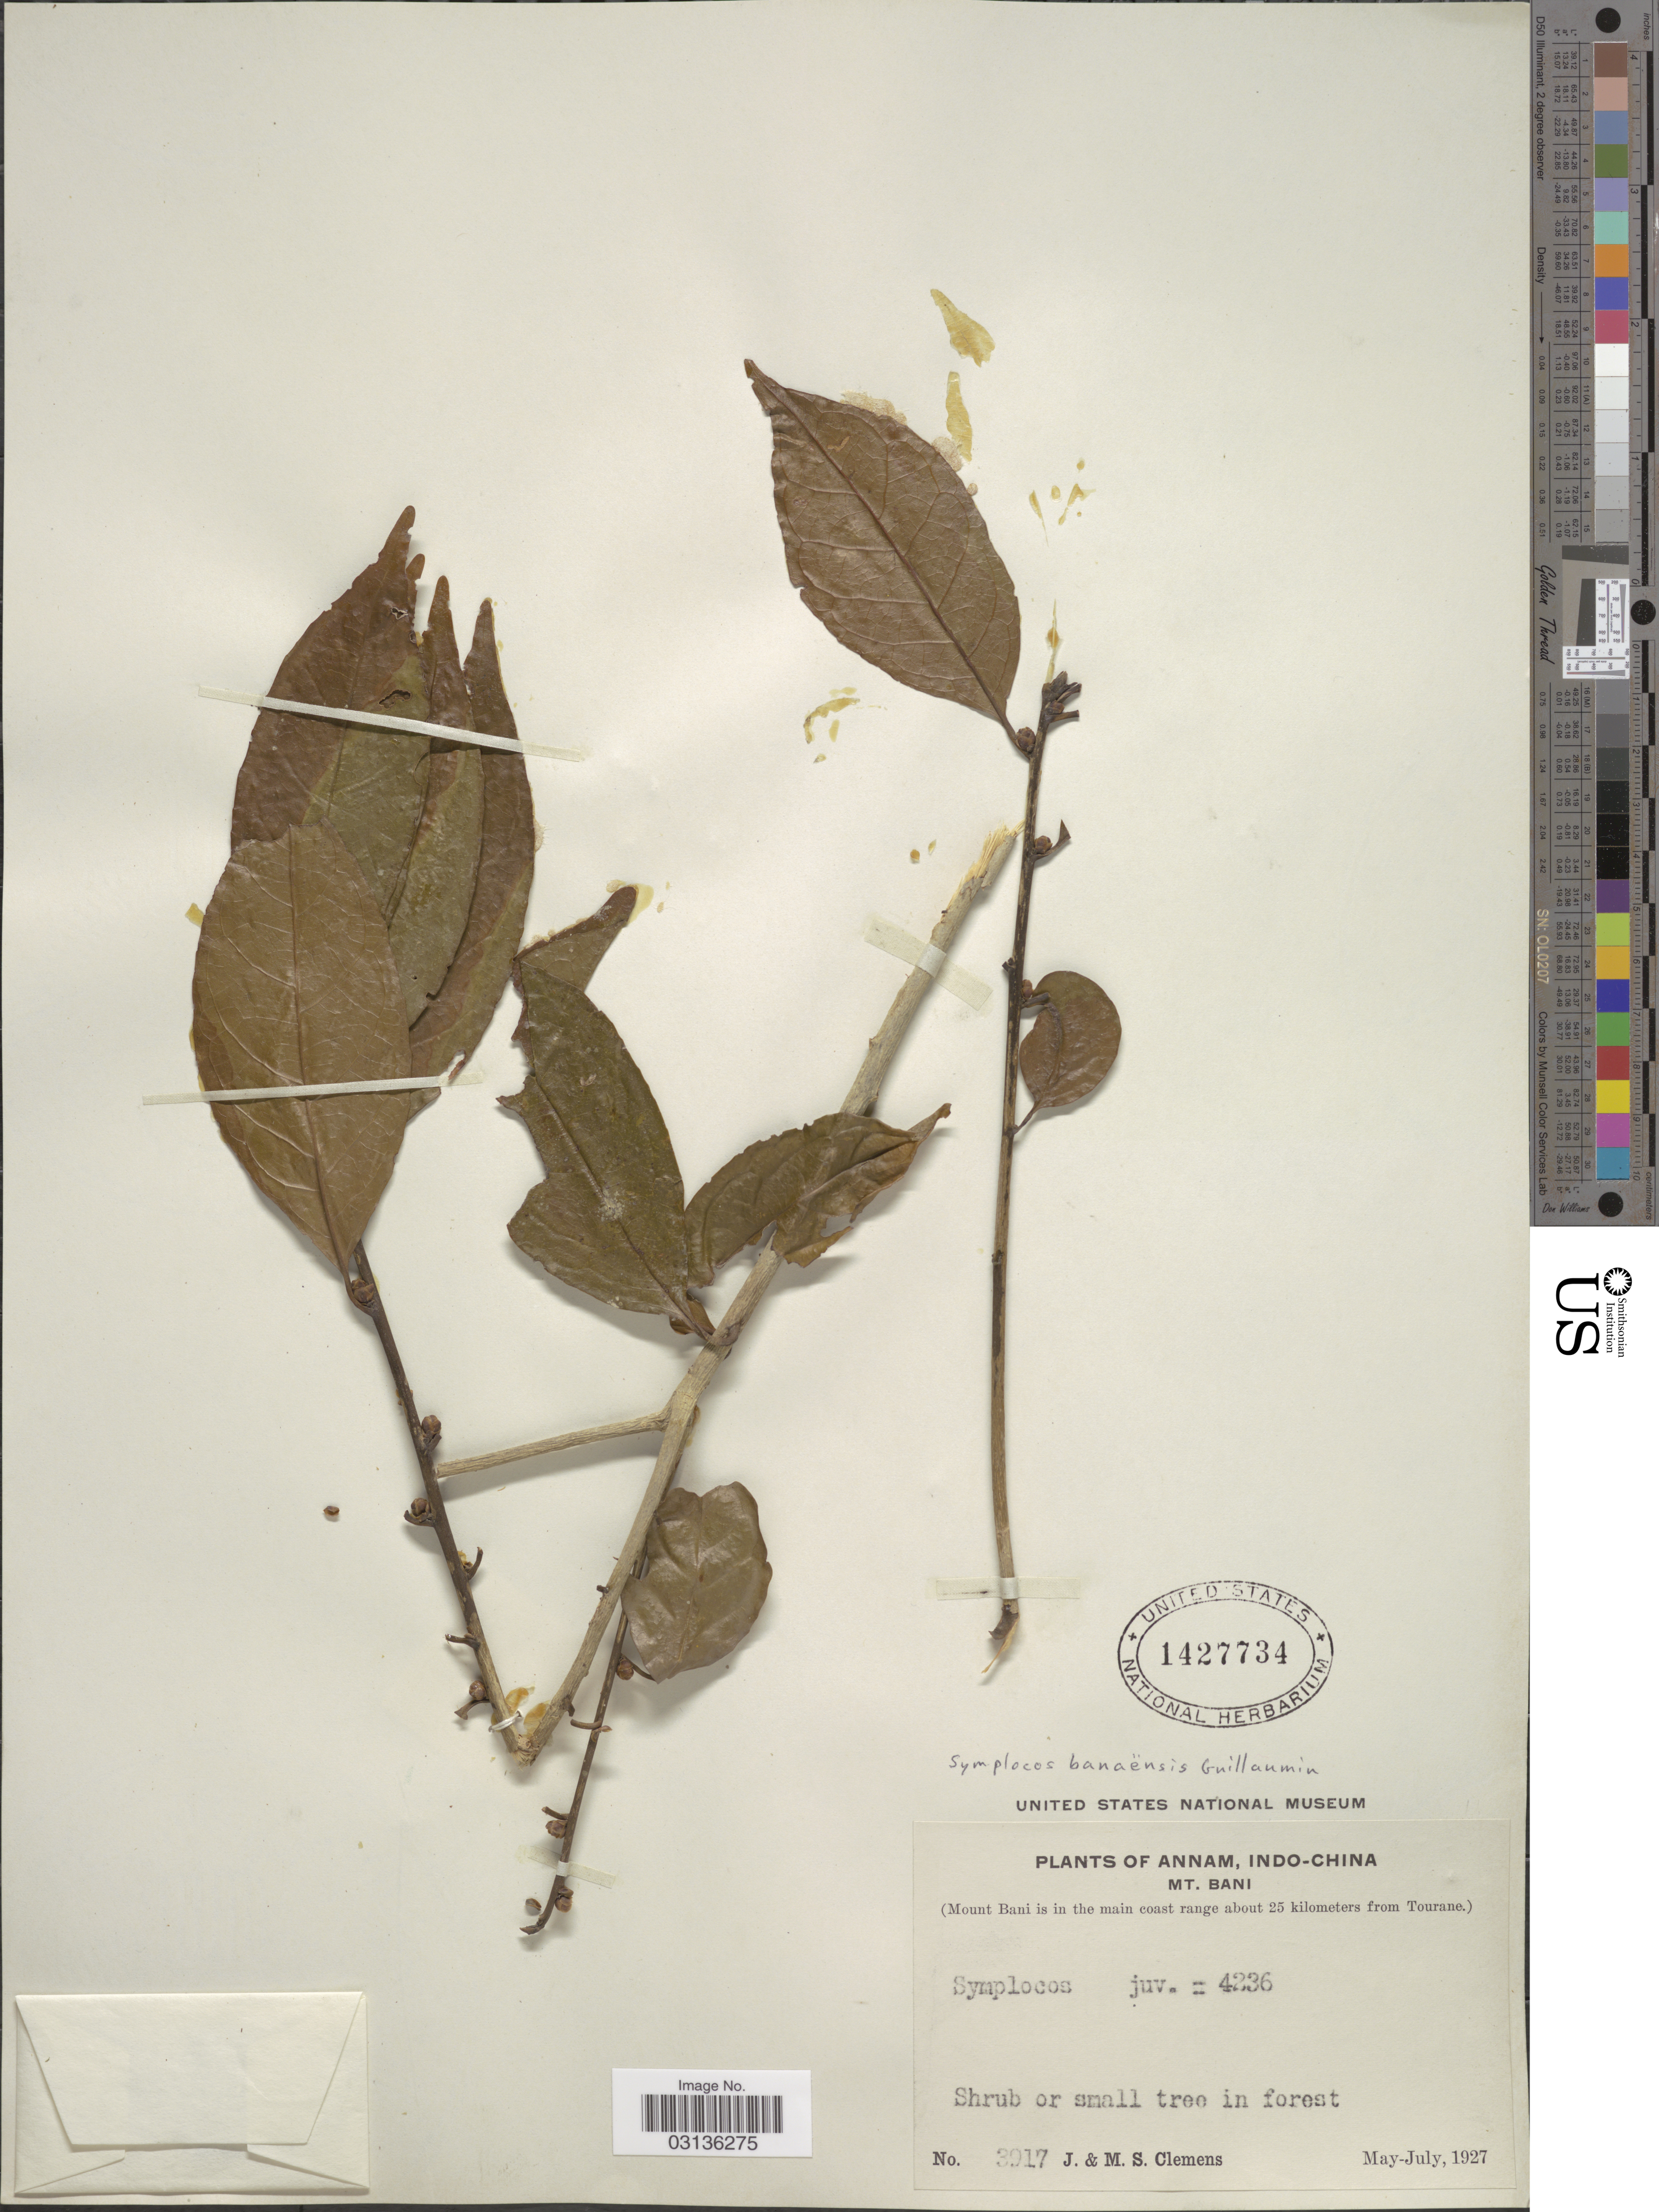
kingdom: Plantae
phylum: Tracheophyta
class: Magnoliopsida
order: Ericales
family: Symplocaceae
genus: Symplocos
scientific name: Symplocos banaensis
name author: Guillaumin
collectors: J. Clemens & M. S. Clemens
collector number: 3917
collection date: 1927-05/1927-07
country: Vietnam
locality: Annam, Indo-China. Mt. Bani. (Mount Bani is in the main coast range about 25 kilometers from Tourane).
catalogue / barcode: US 1427734